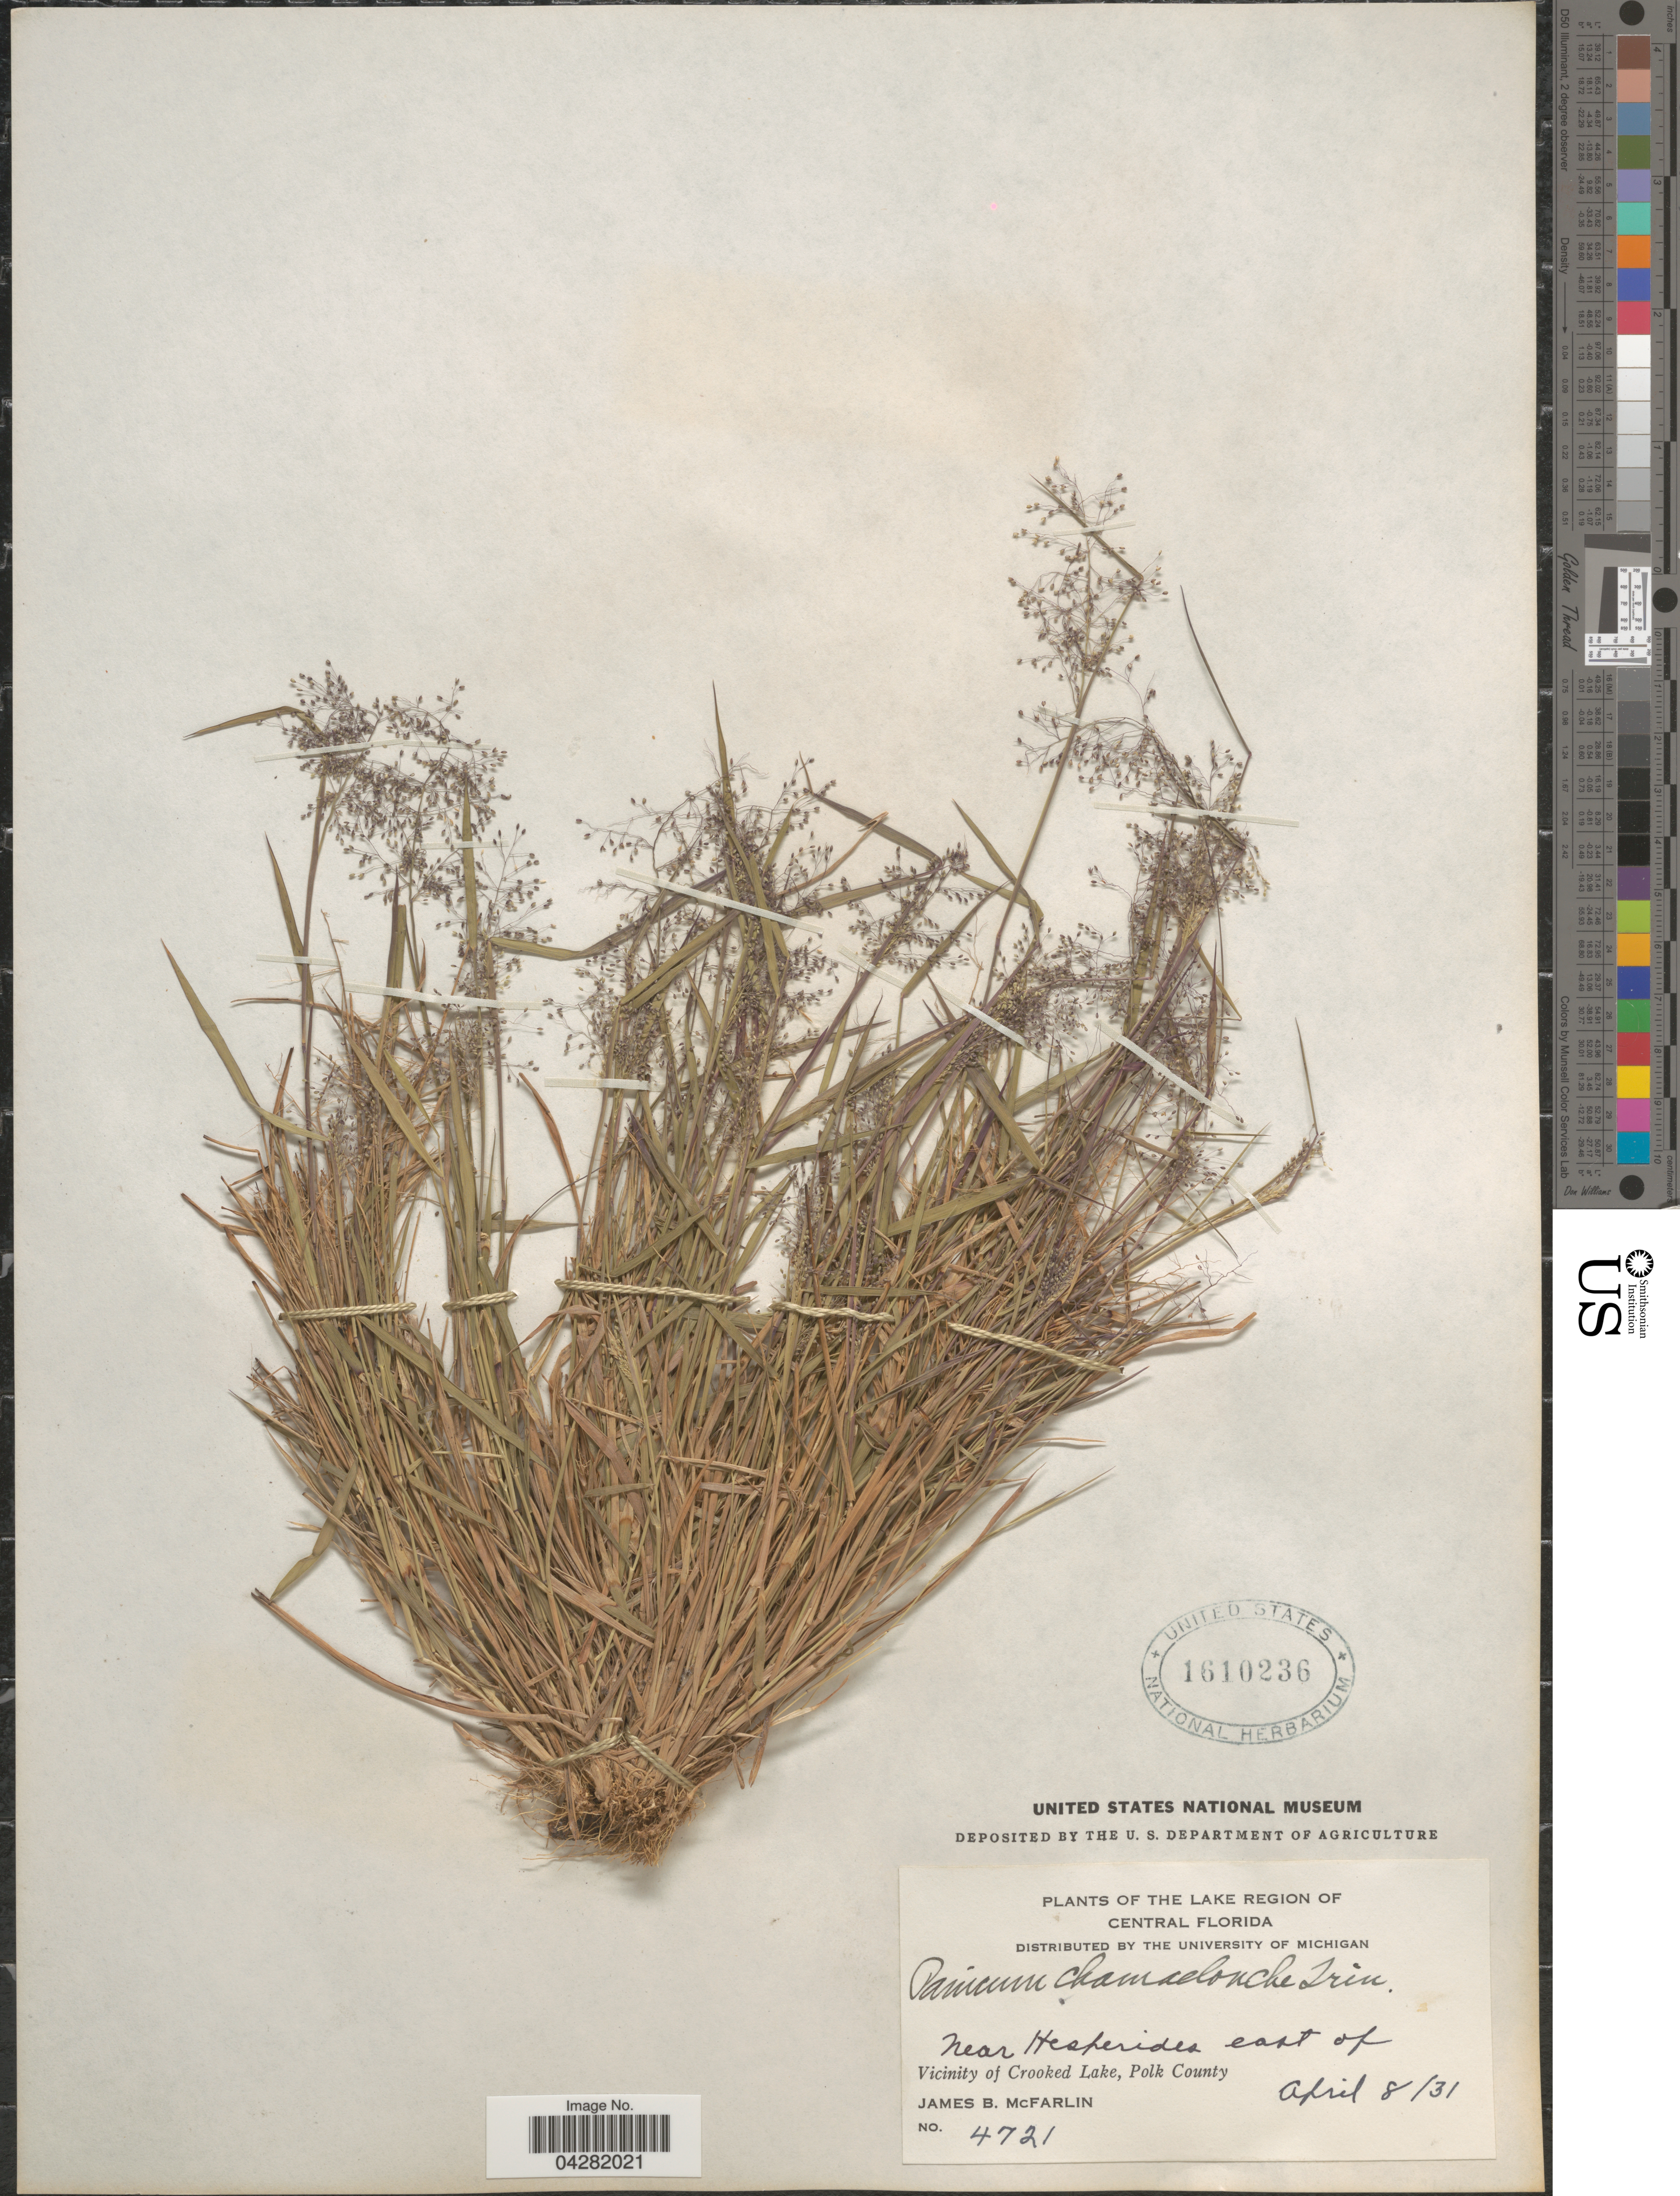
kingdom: Plantae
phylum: Tracheophyta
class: Liliopsida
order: Poales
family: Poaceae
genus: Dichanthelium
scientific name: Dichanthelium ensifolium var. ensifolium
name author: (Baldwin ex Elliot) Gould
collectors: J. McFarlin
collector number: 4721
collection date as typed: Transcribed d/m/y: 8/4/31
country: United States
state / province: Florida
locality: The Lake Region of Central Florida. Near Hesperides east of Vicinity of Crooked Lake, Polk County.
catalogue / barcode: US 1610236